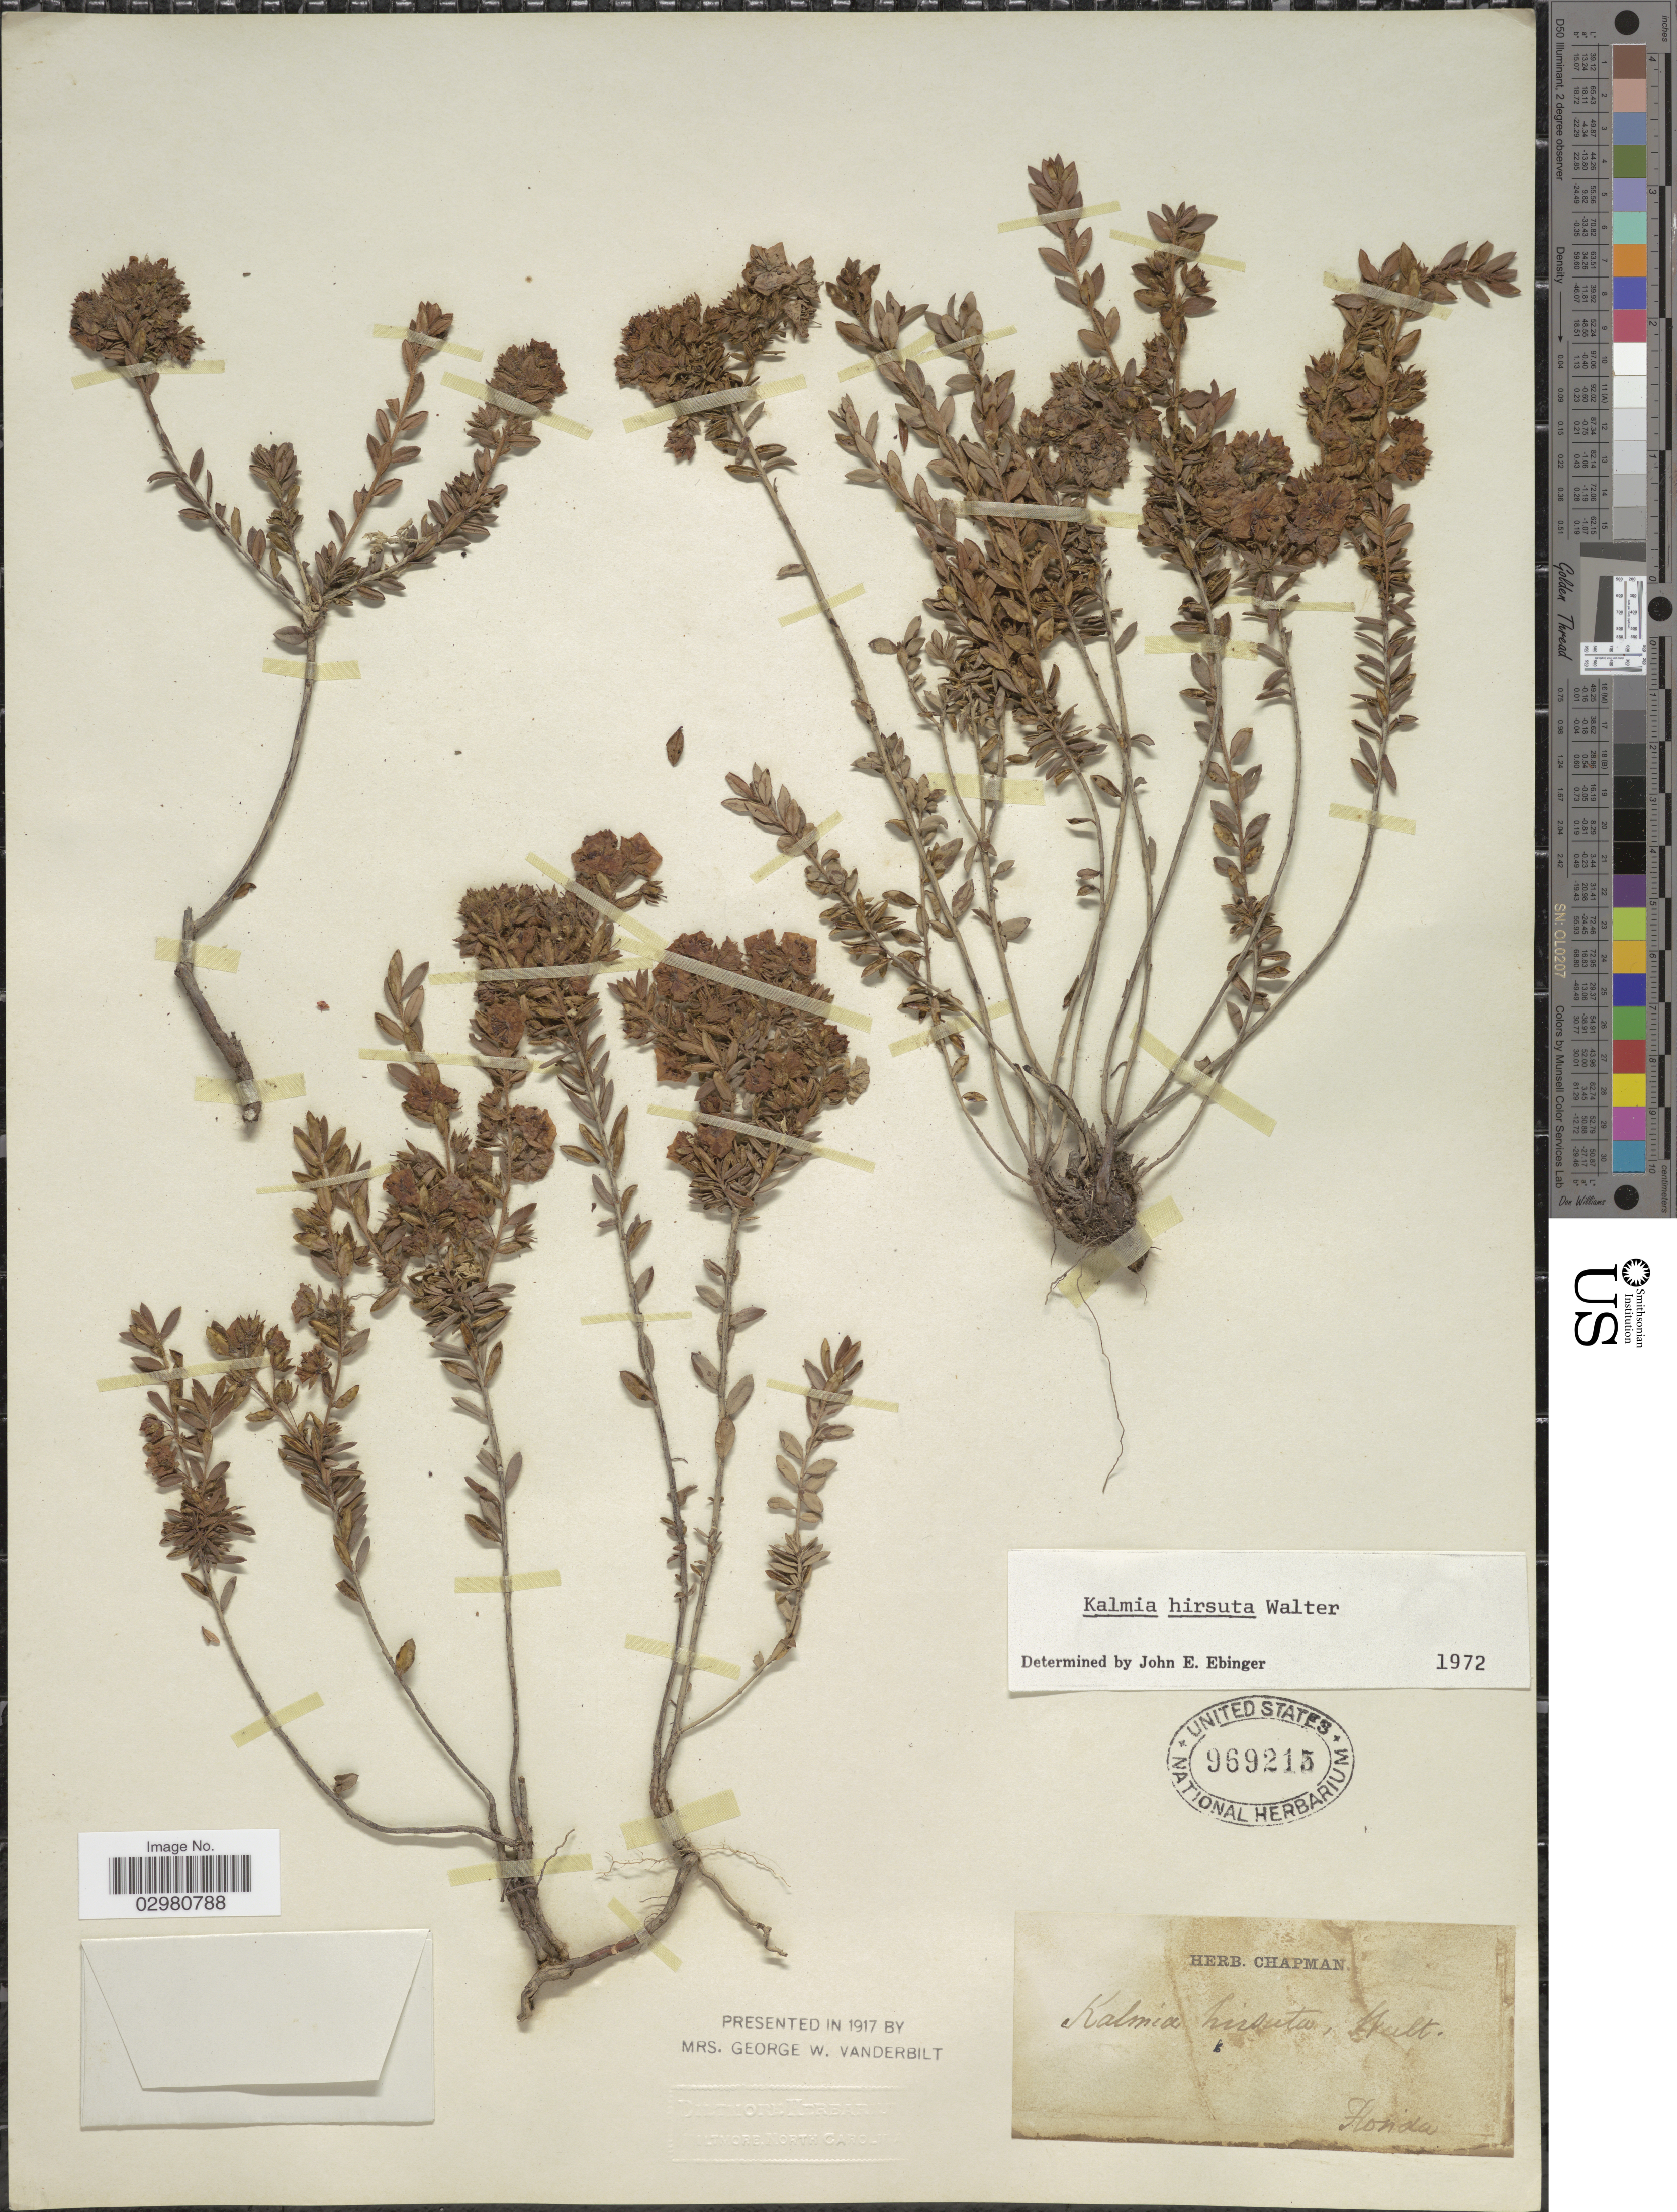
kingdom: Plantae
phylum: Tracheophyta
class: Magnoliopsida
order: Ericales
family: Ericaceae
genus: Kalmia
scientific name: Kalmia hirsuta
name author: Walter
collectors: ex herb. Chapman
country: United States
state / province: Florida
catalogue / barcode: US 969215